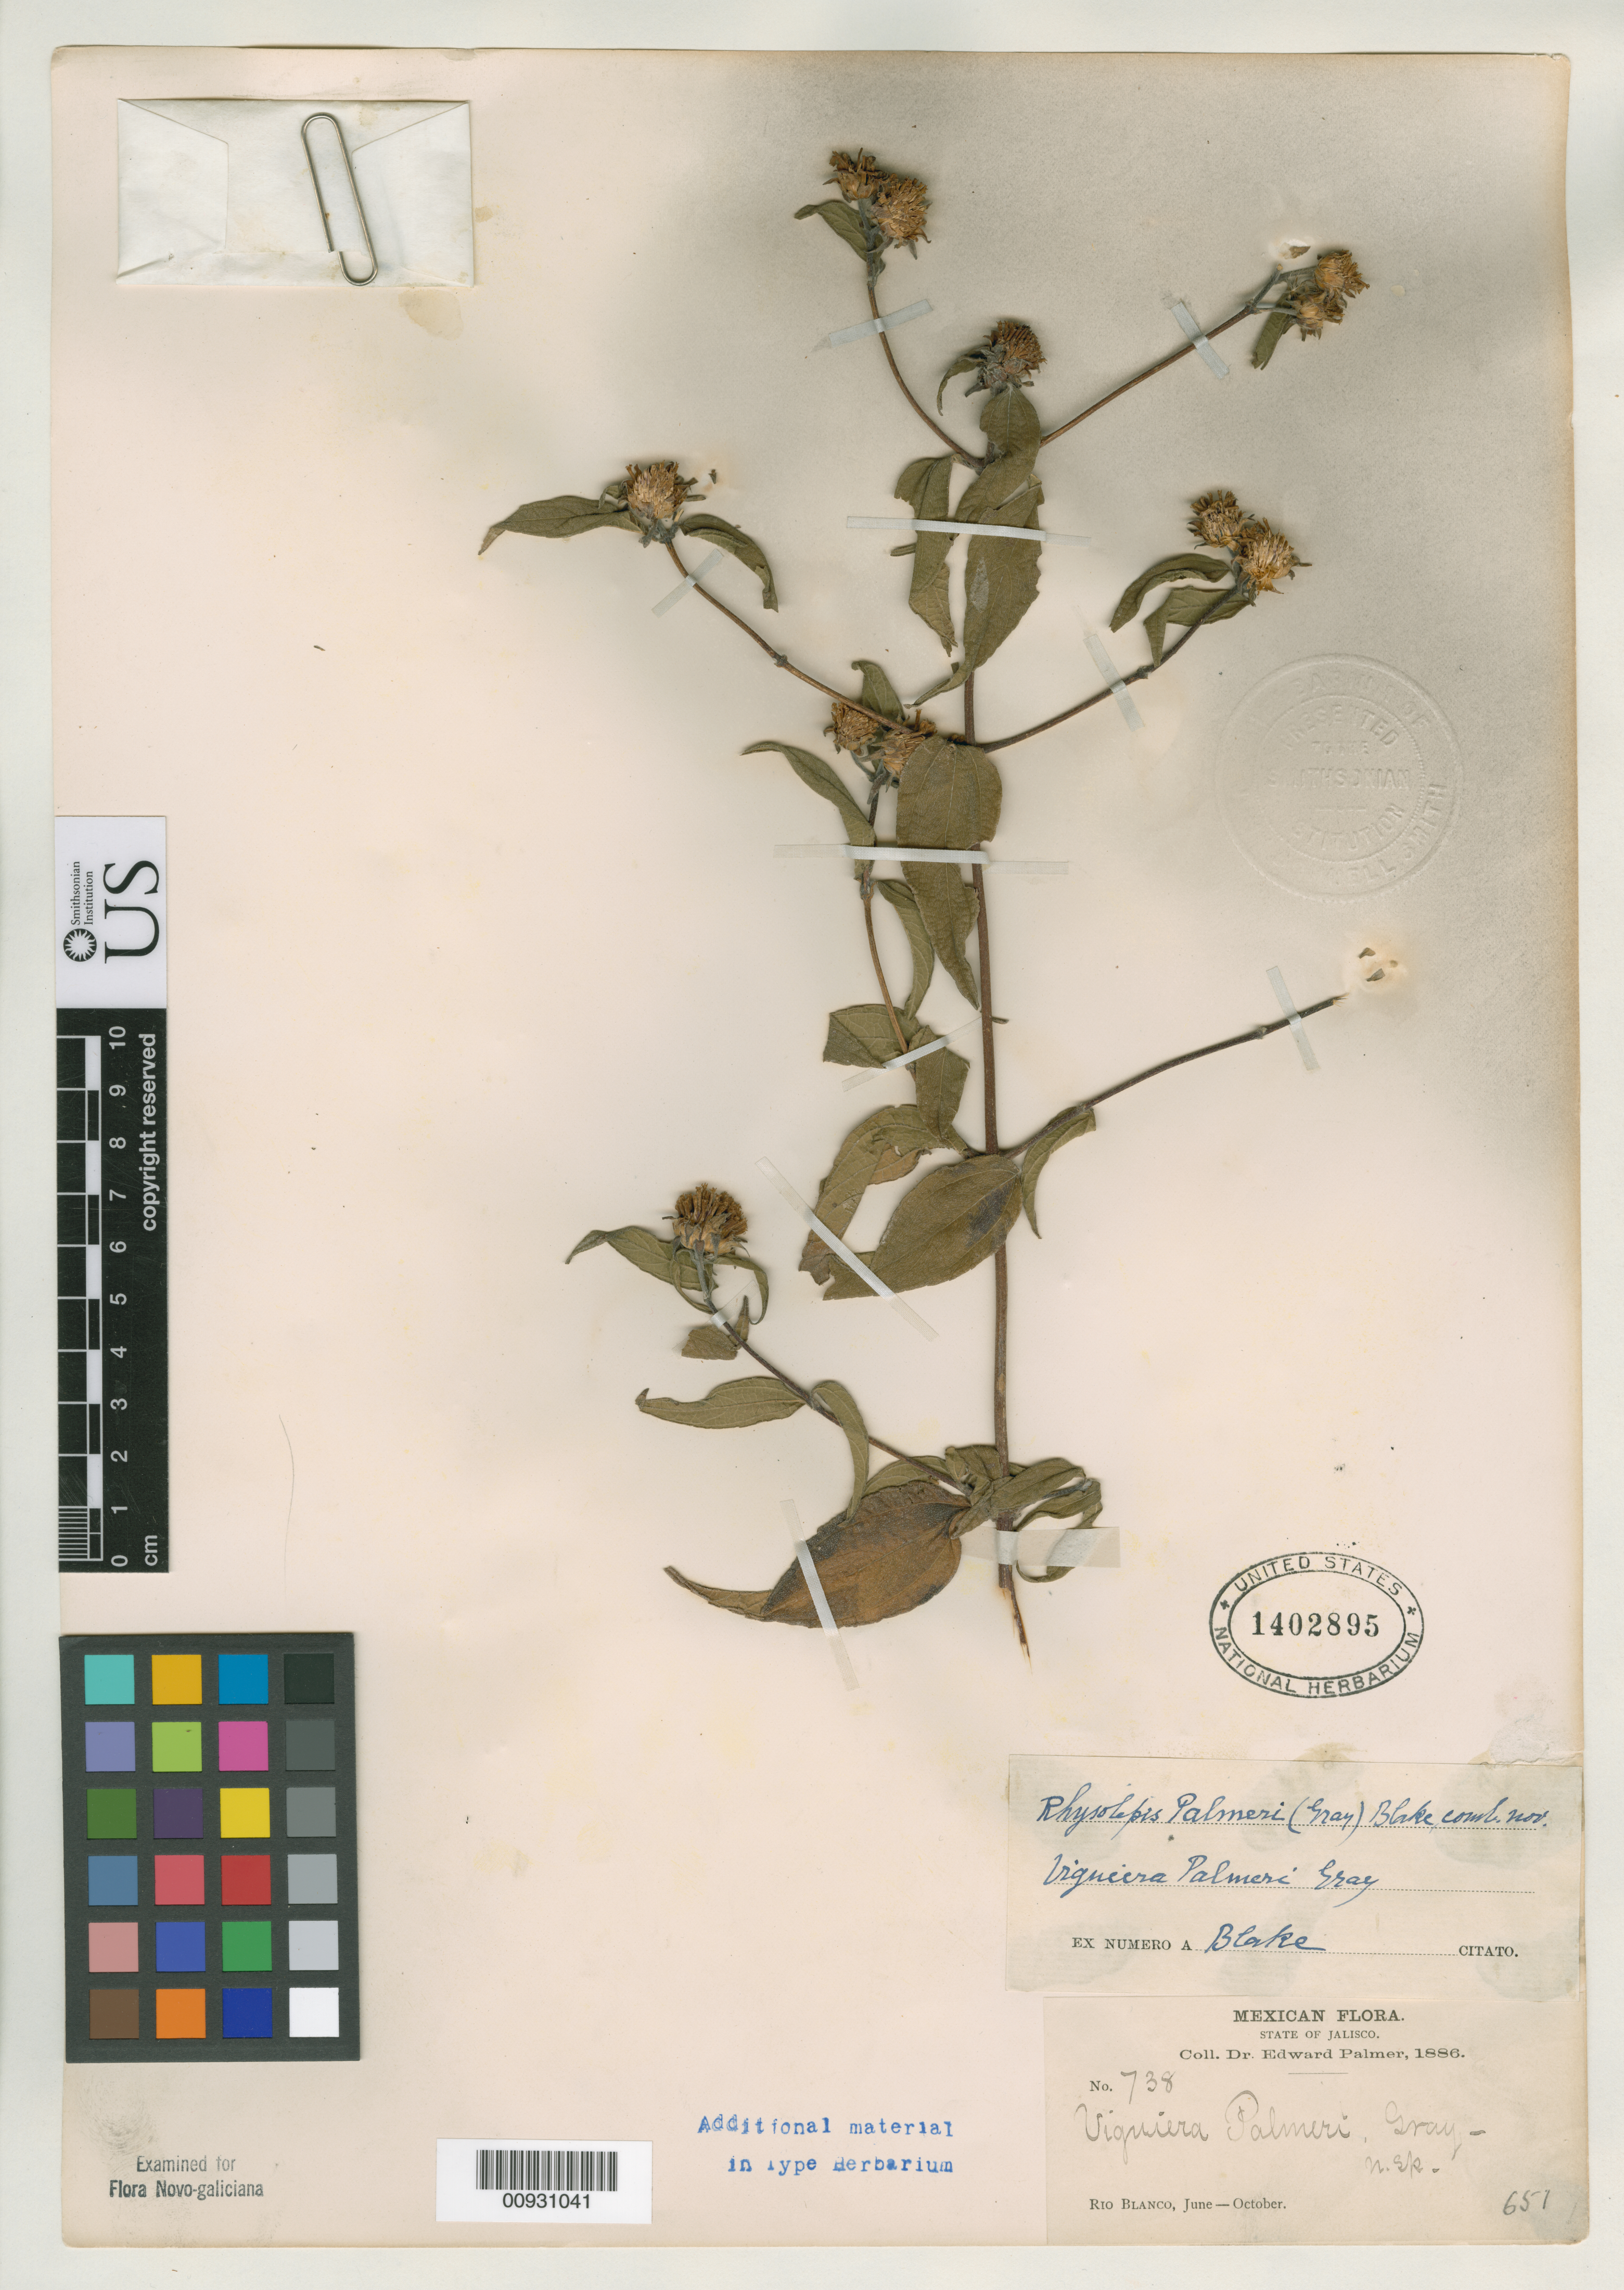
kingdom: Plantae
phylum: Tracheophyta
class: Magnoliopsida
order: Asterales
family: Asteraceae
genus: Viguiera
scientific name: Viguiera palmeri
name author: A. Gray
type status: Isotype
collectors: E. Palmer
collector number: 738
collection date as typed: Jun 1886 to -- Oct 1886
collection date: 1886-06/1886-10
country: Mexico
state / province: Jalisco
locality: Río Blanco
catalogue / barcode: US 1402895